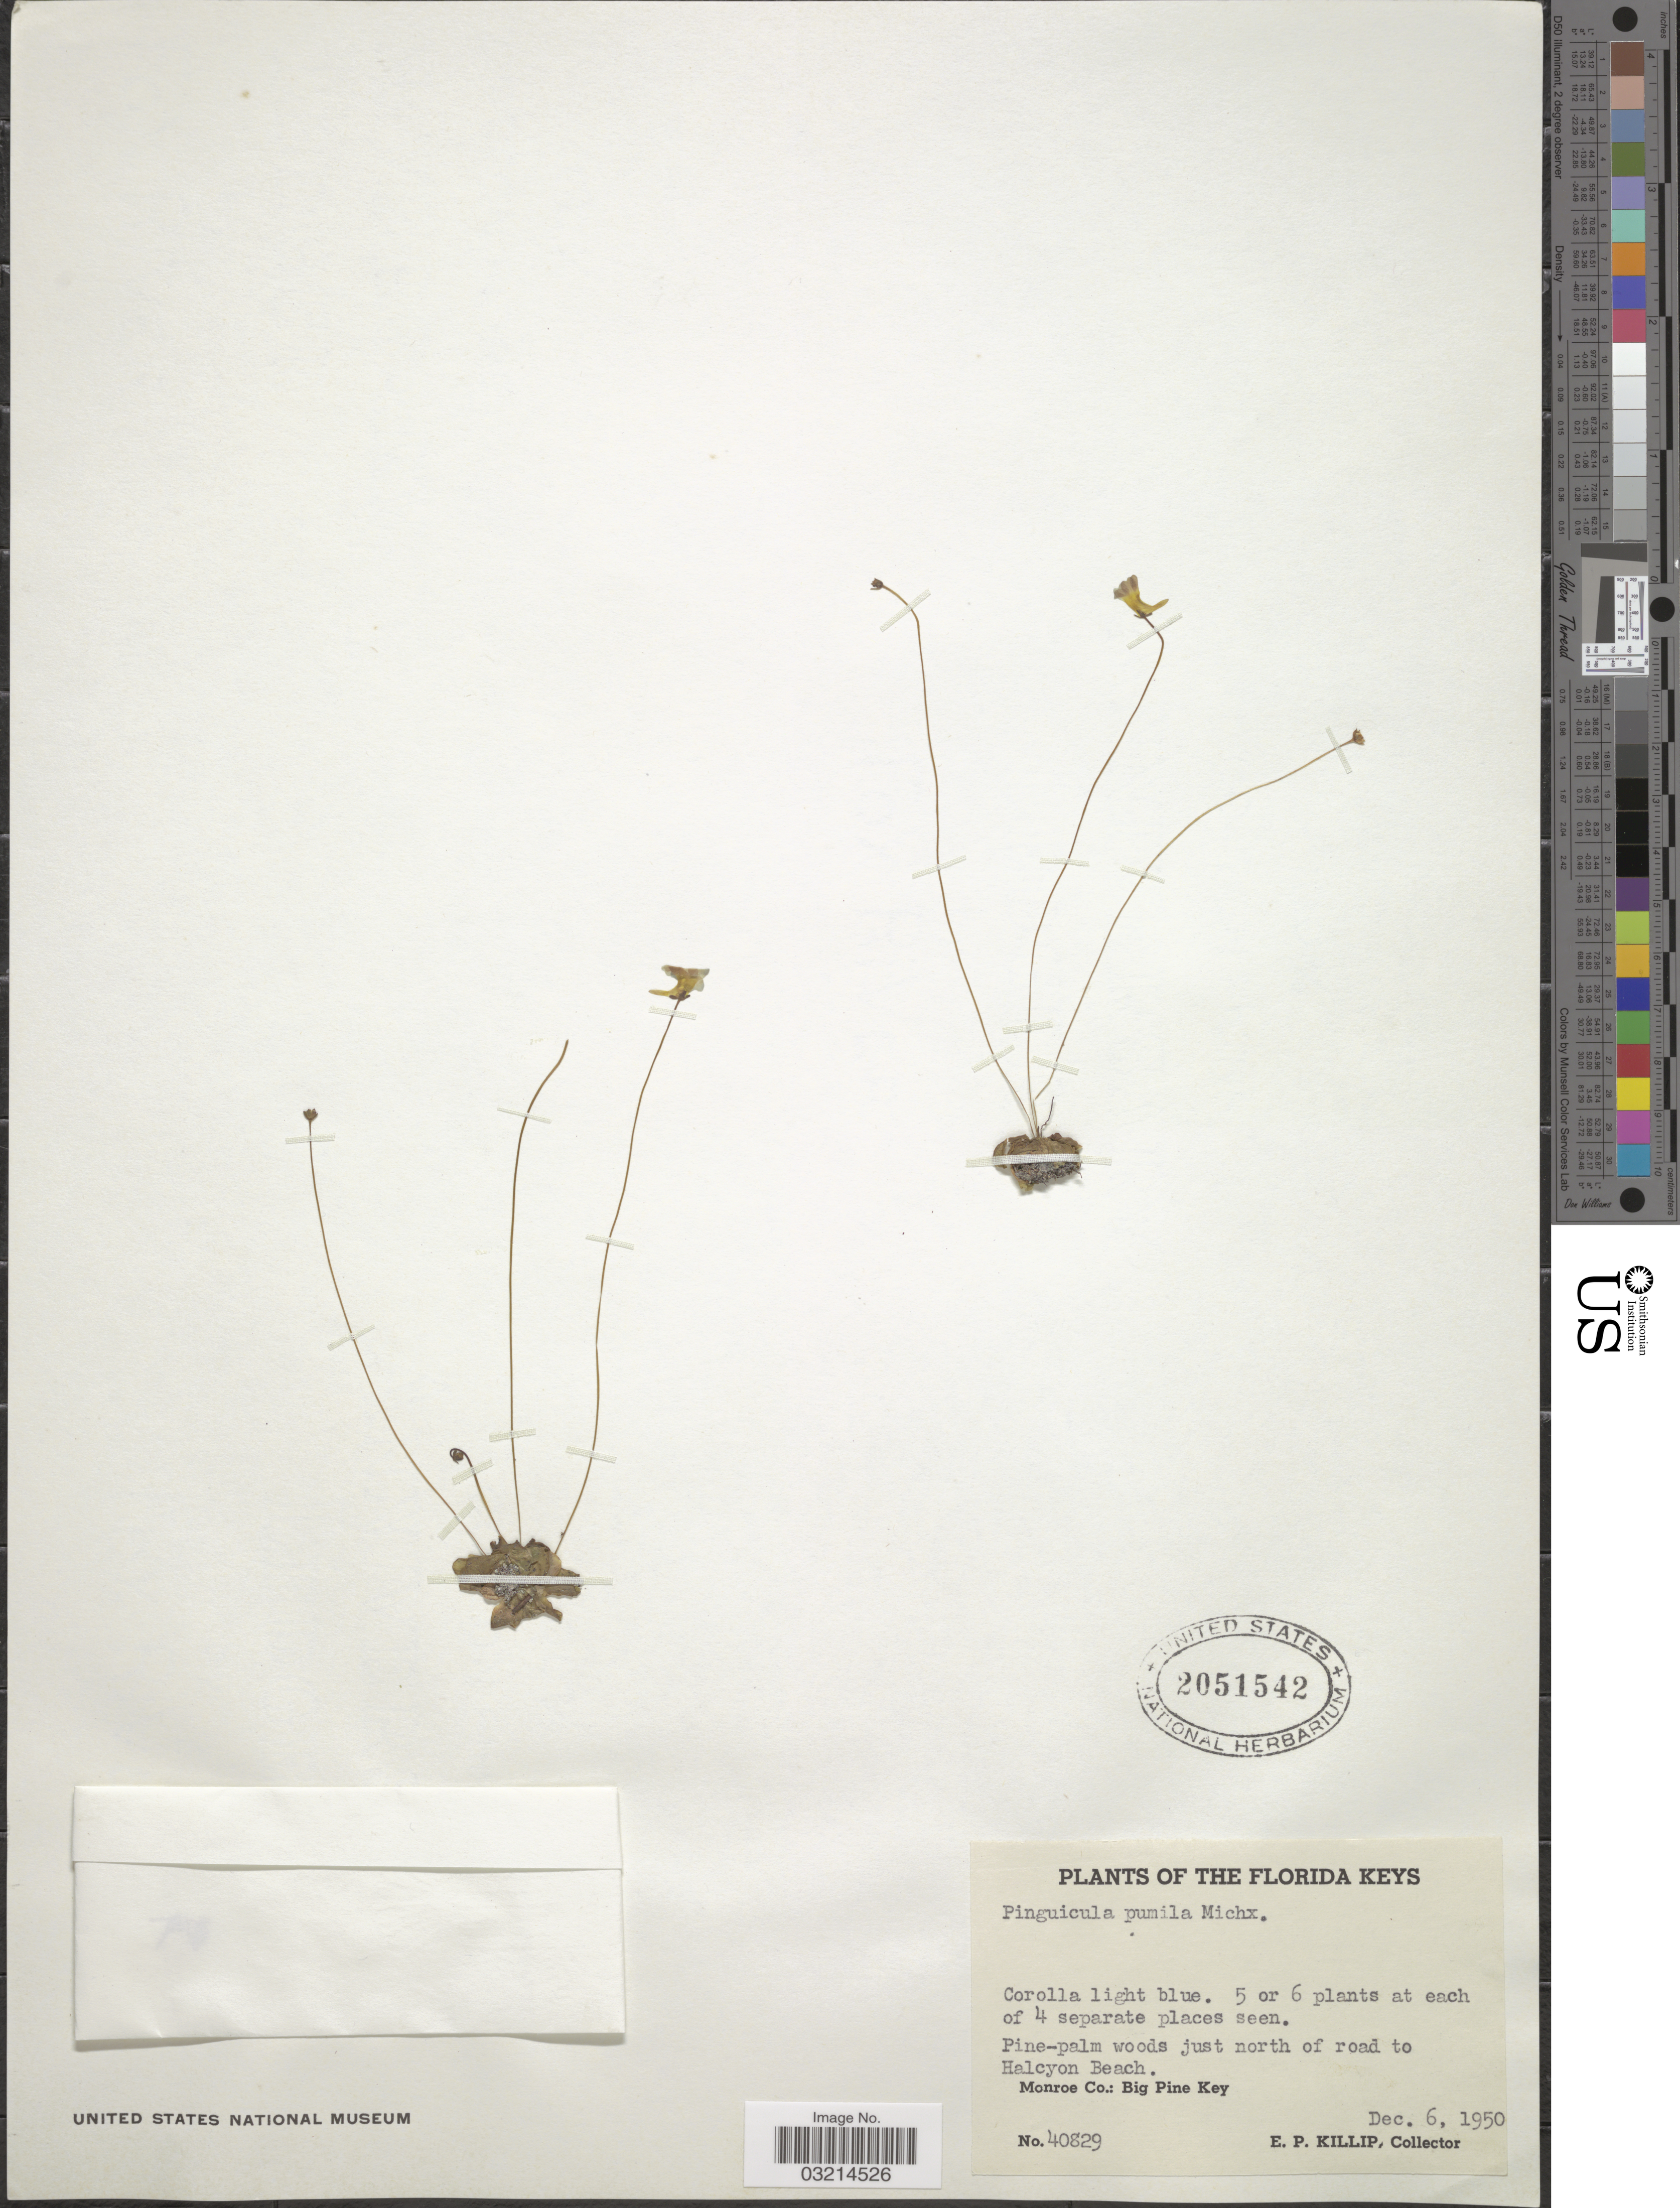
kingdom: Plantae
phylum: Tracheophyta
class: Magnoliopsida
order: Lamiales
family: Lentibulariaceae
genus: Pinguicula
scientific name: Pinguicula pumila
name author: Michx.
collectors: E. P. Killip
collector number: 40829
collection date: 1950-12-06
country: United States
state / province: Florida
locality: The Florida Keys, Pine-palm woods just north of road to Halcyon Beach. Monroe Co.: Big Pine Key.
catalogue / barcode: US 2051542